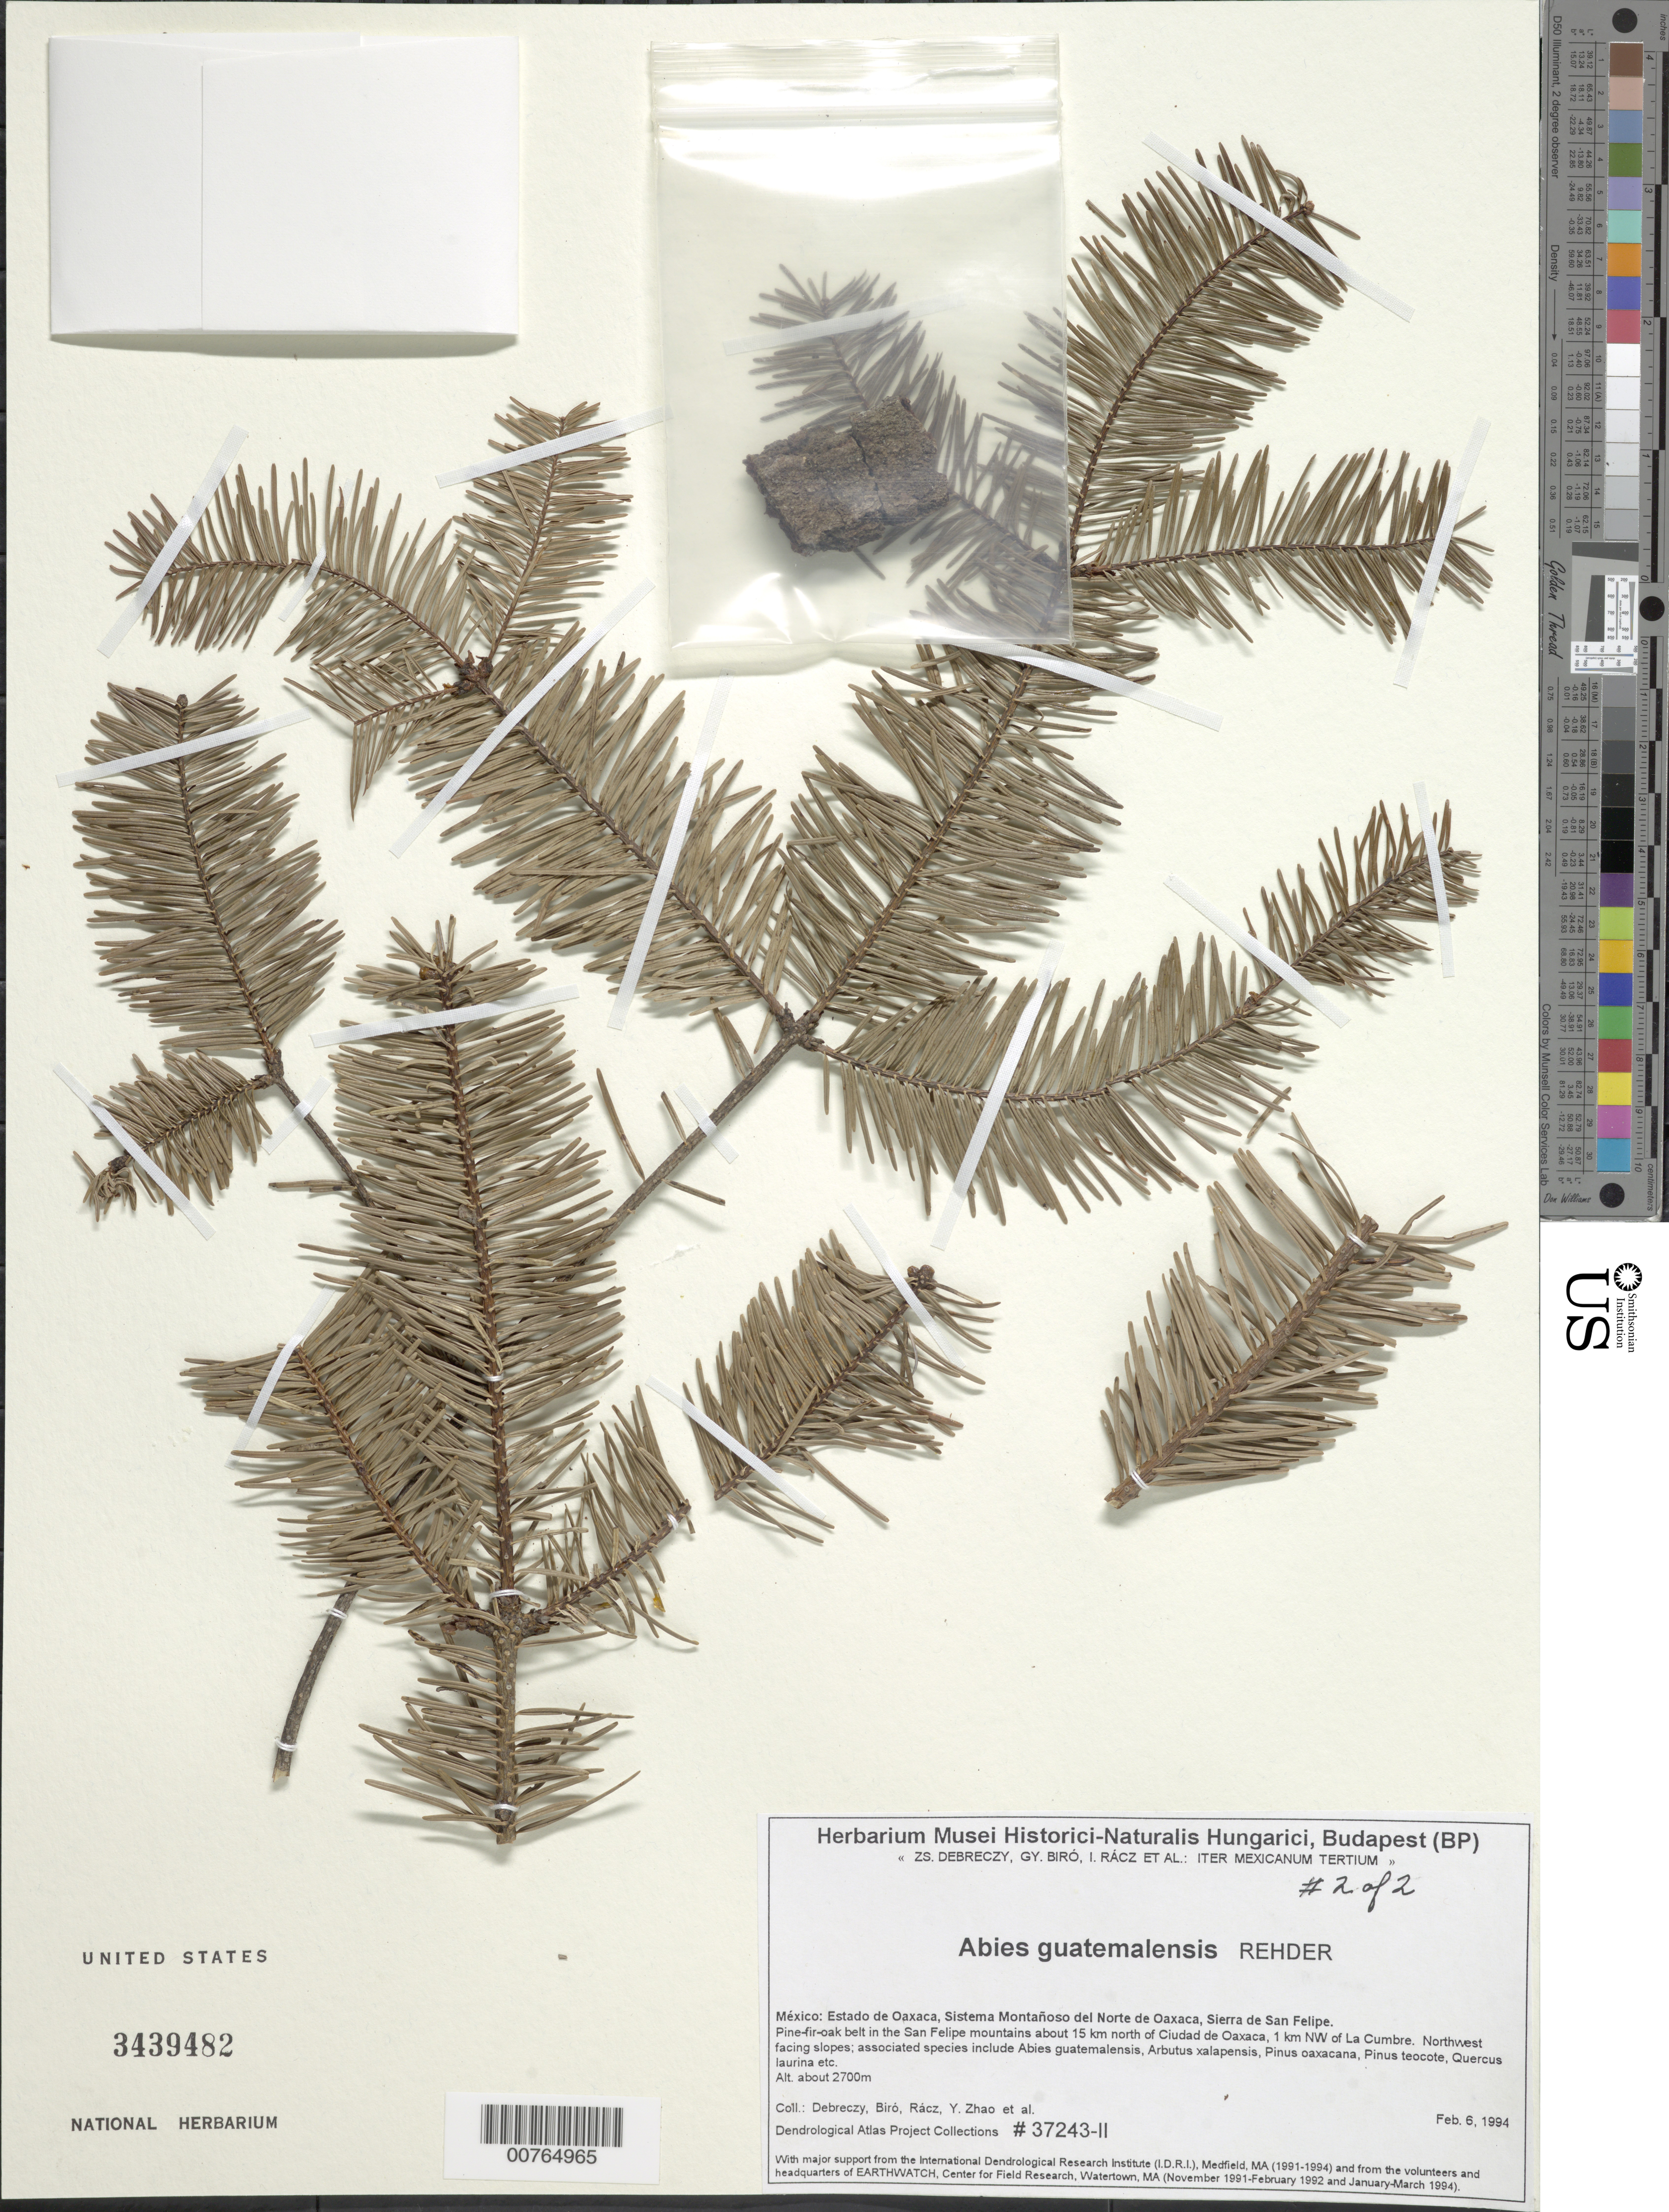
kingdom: Plantae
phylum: Tracheophyta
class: Pinopsida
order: Pinales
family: Pinaceae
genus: Abies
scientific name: Abies guatemalensis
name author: Rehder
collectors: Z. Debreczy, G. Biro, I. Rácz & Y. Zhao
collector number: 37243-11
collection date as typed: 10 Feb 1994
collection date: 1994-02-10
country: Mexico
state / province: Oaxaca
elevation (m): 2700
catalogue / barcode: US 3439482